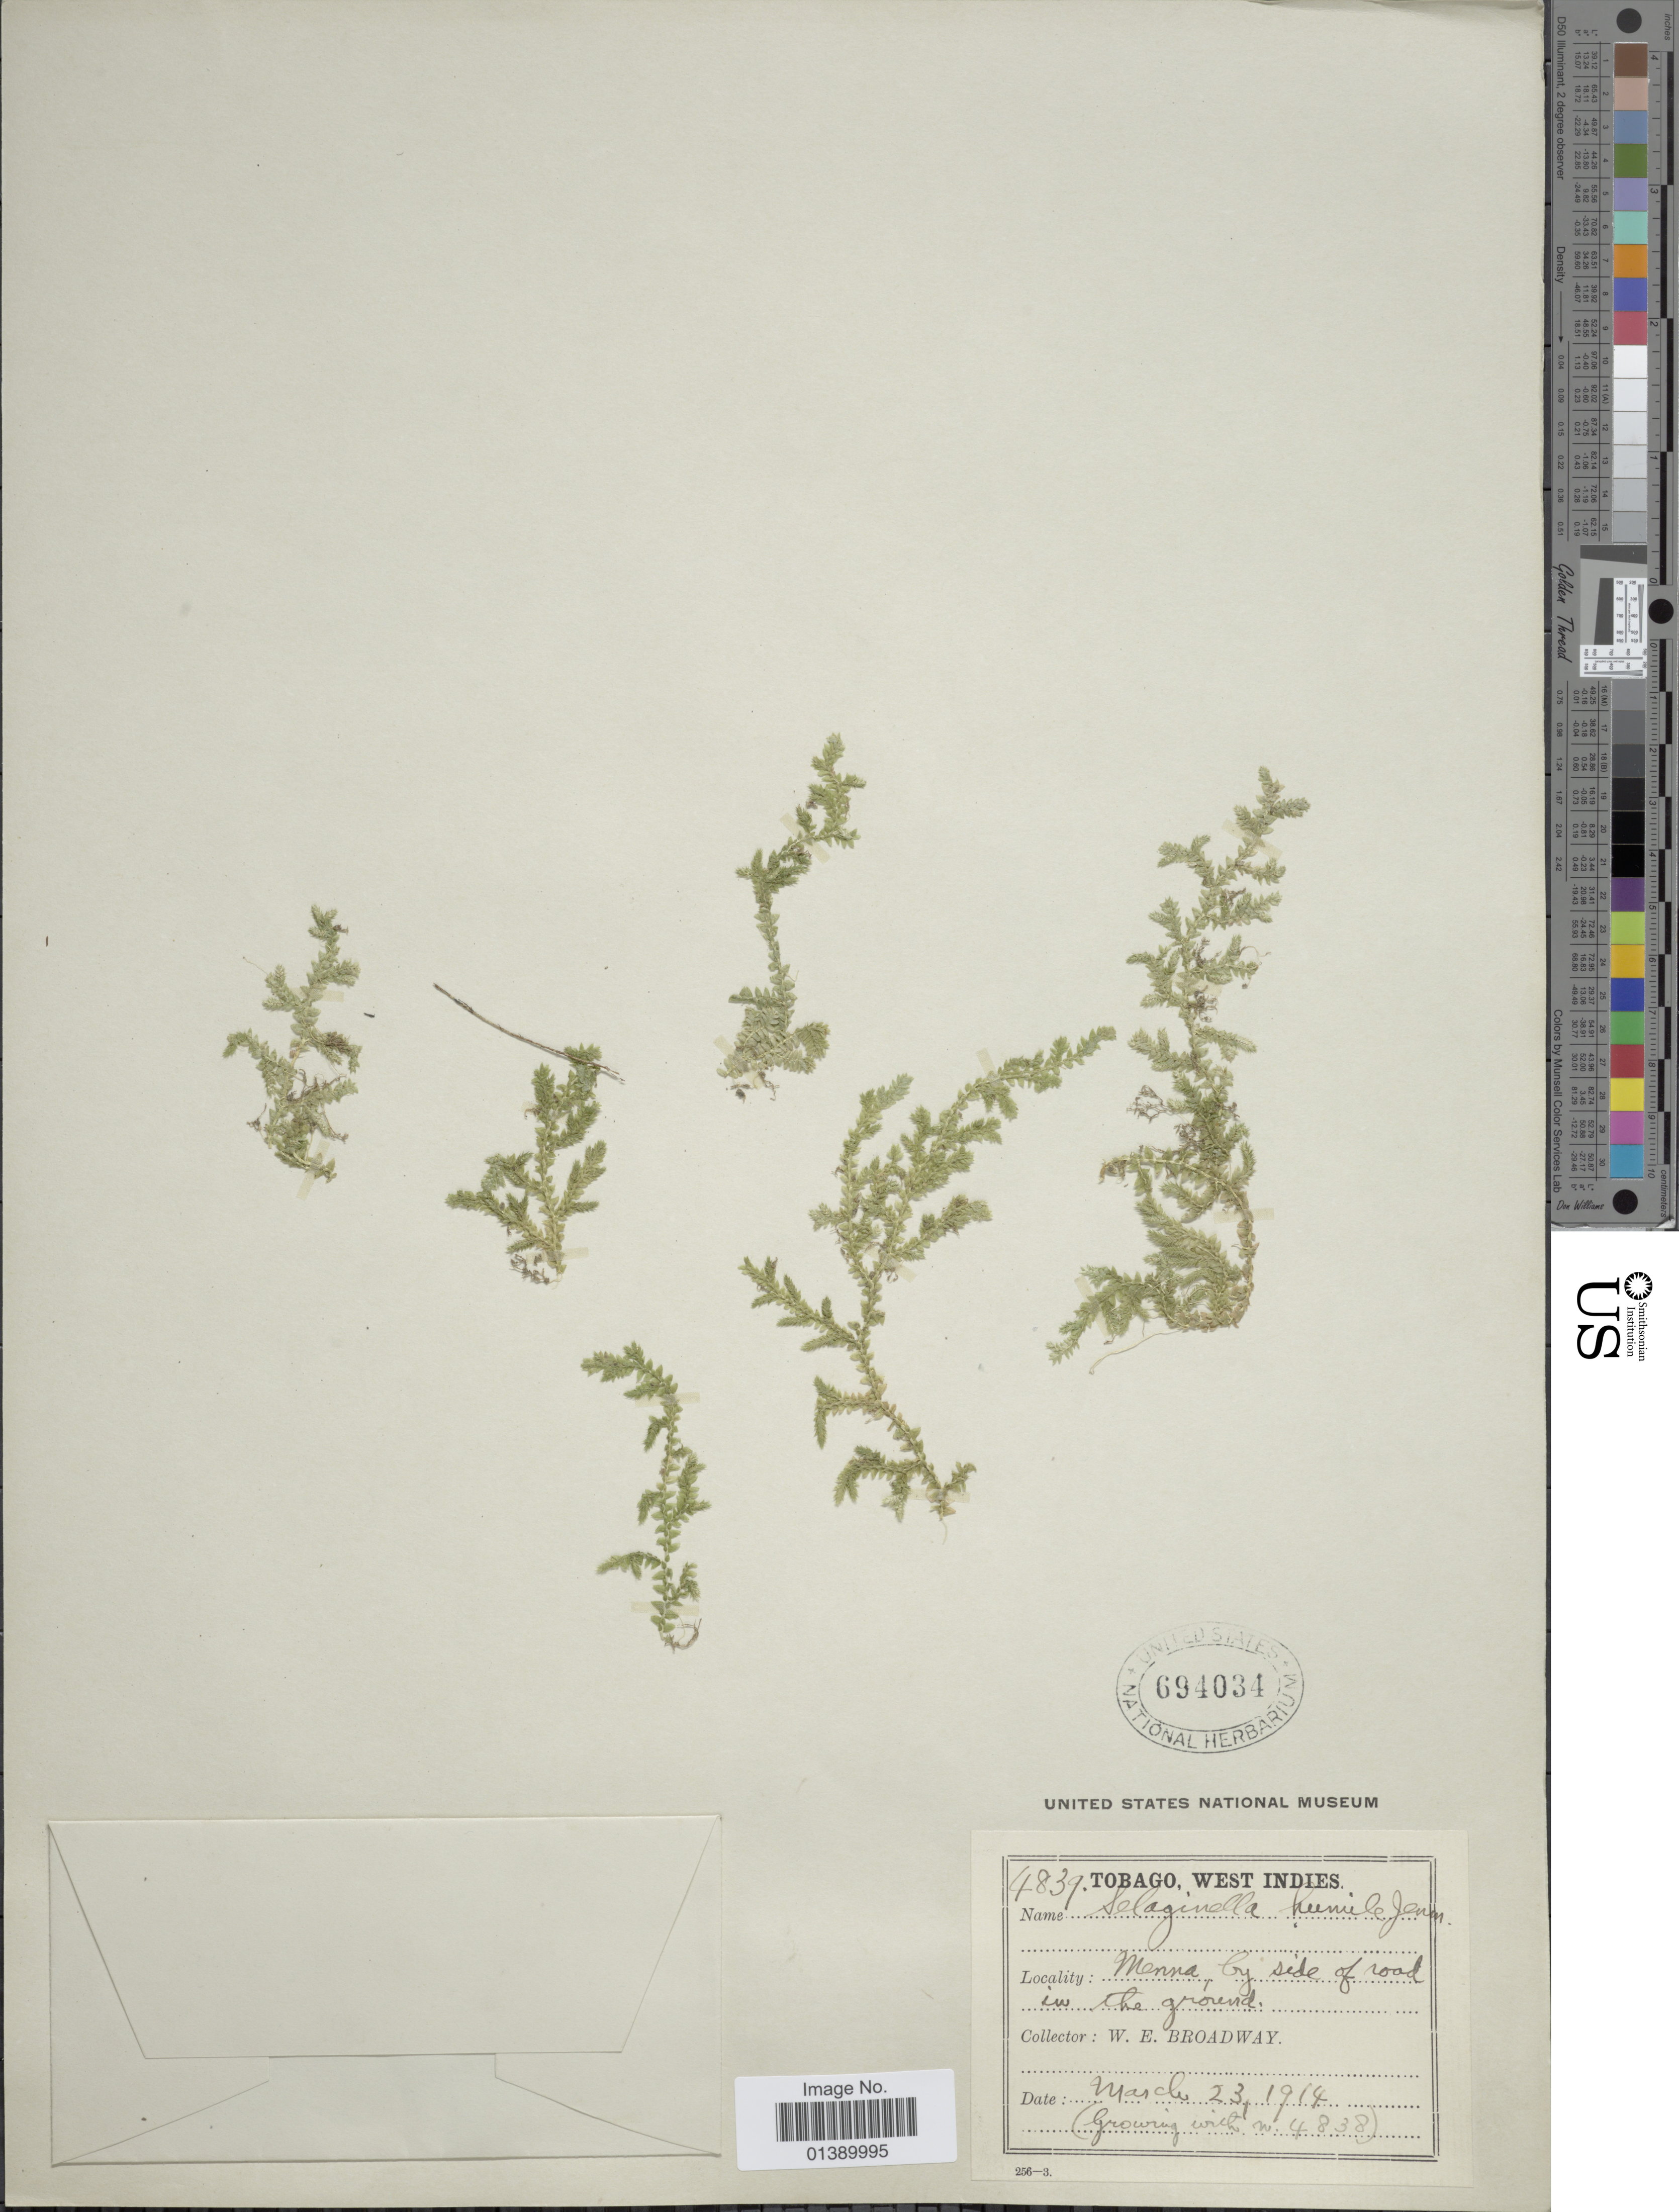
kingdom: Plantae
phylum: Tracheophyta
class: Lycopodiopsida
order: Selaginellales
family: Selaginellaceae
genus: Selaginella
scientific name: Selaginella trifurcata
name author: Baker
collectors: W. E. Broadway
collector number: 4839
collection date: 1914-03-23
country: Trinidad and Tobago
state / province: Tobago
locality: West Indies, Menna, by side of road in the ground.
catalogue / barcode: US 694034